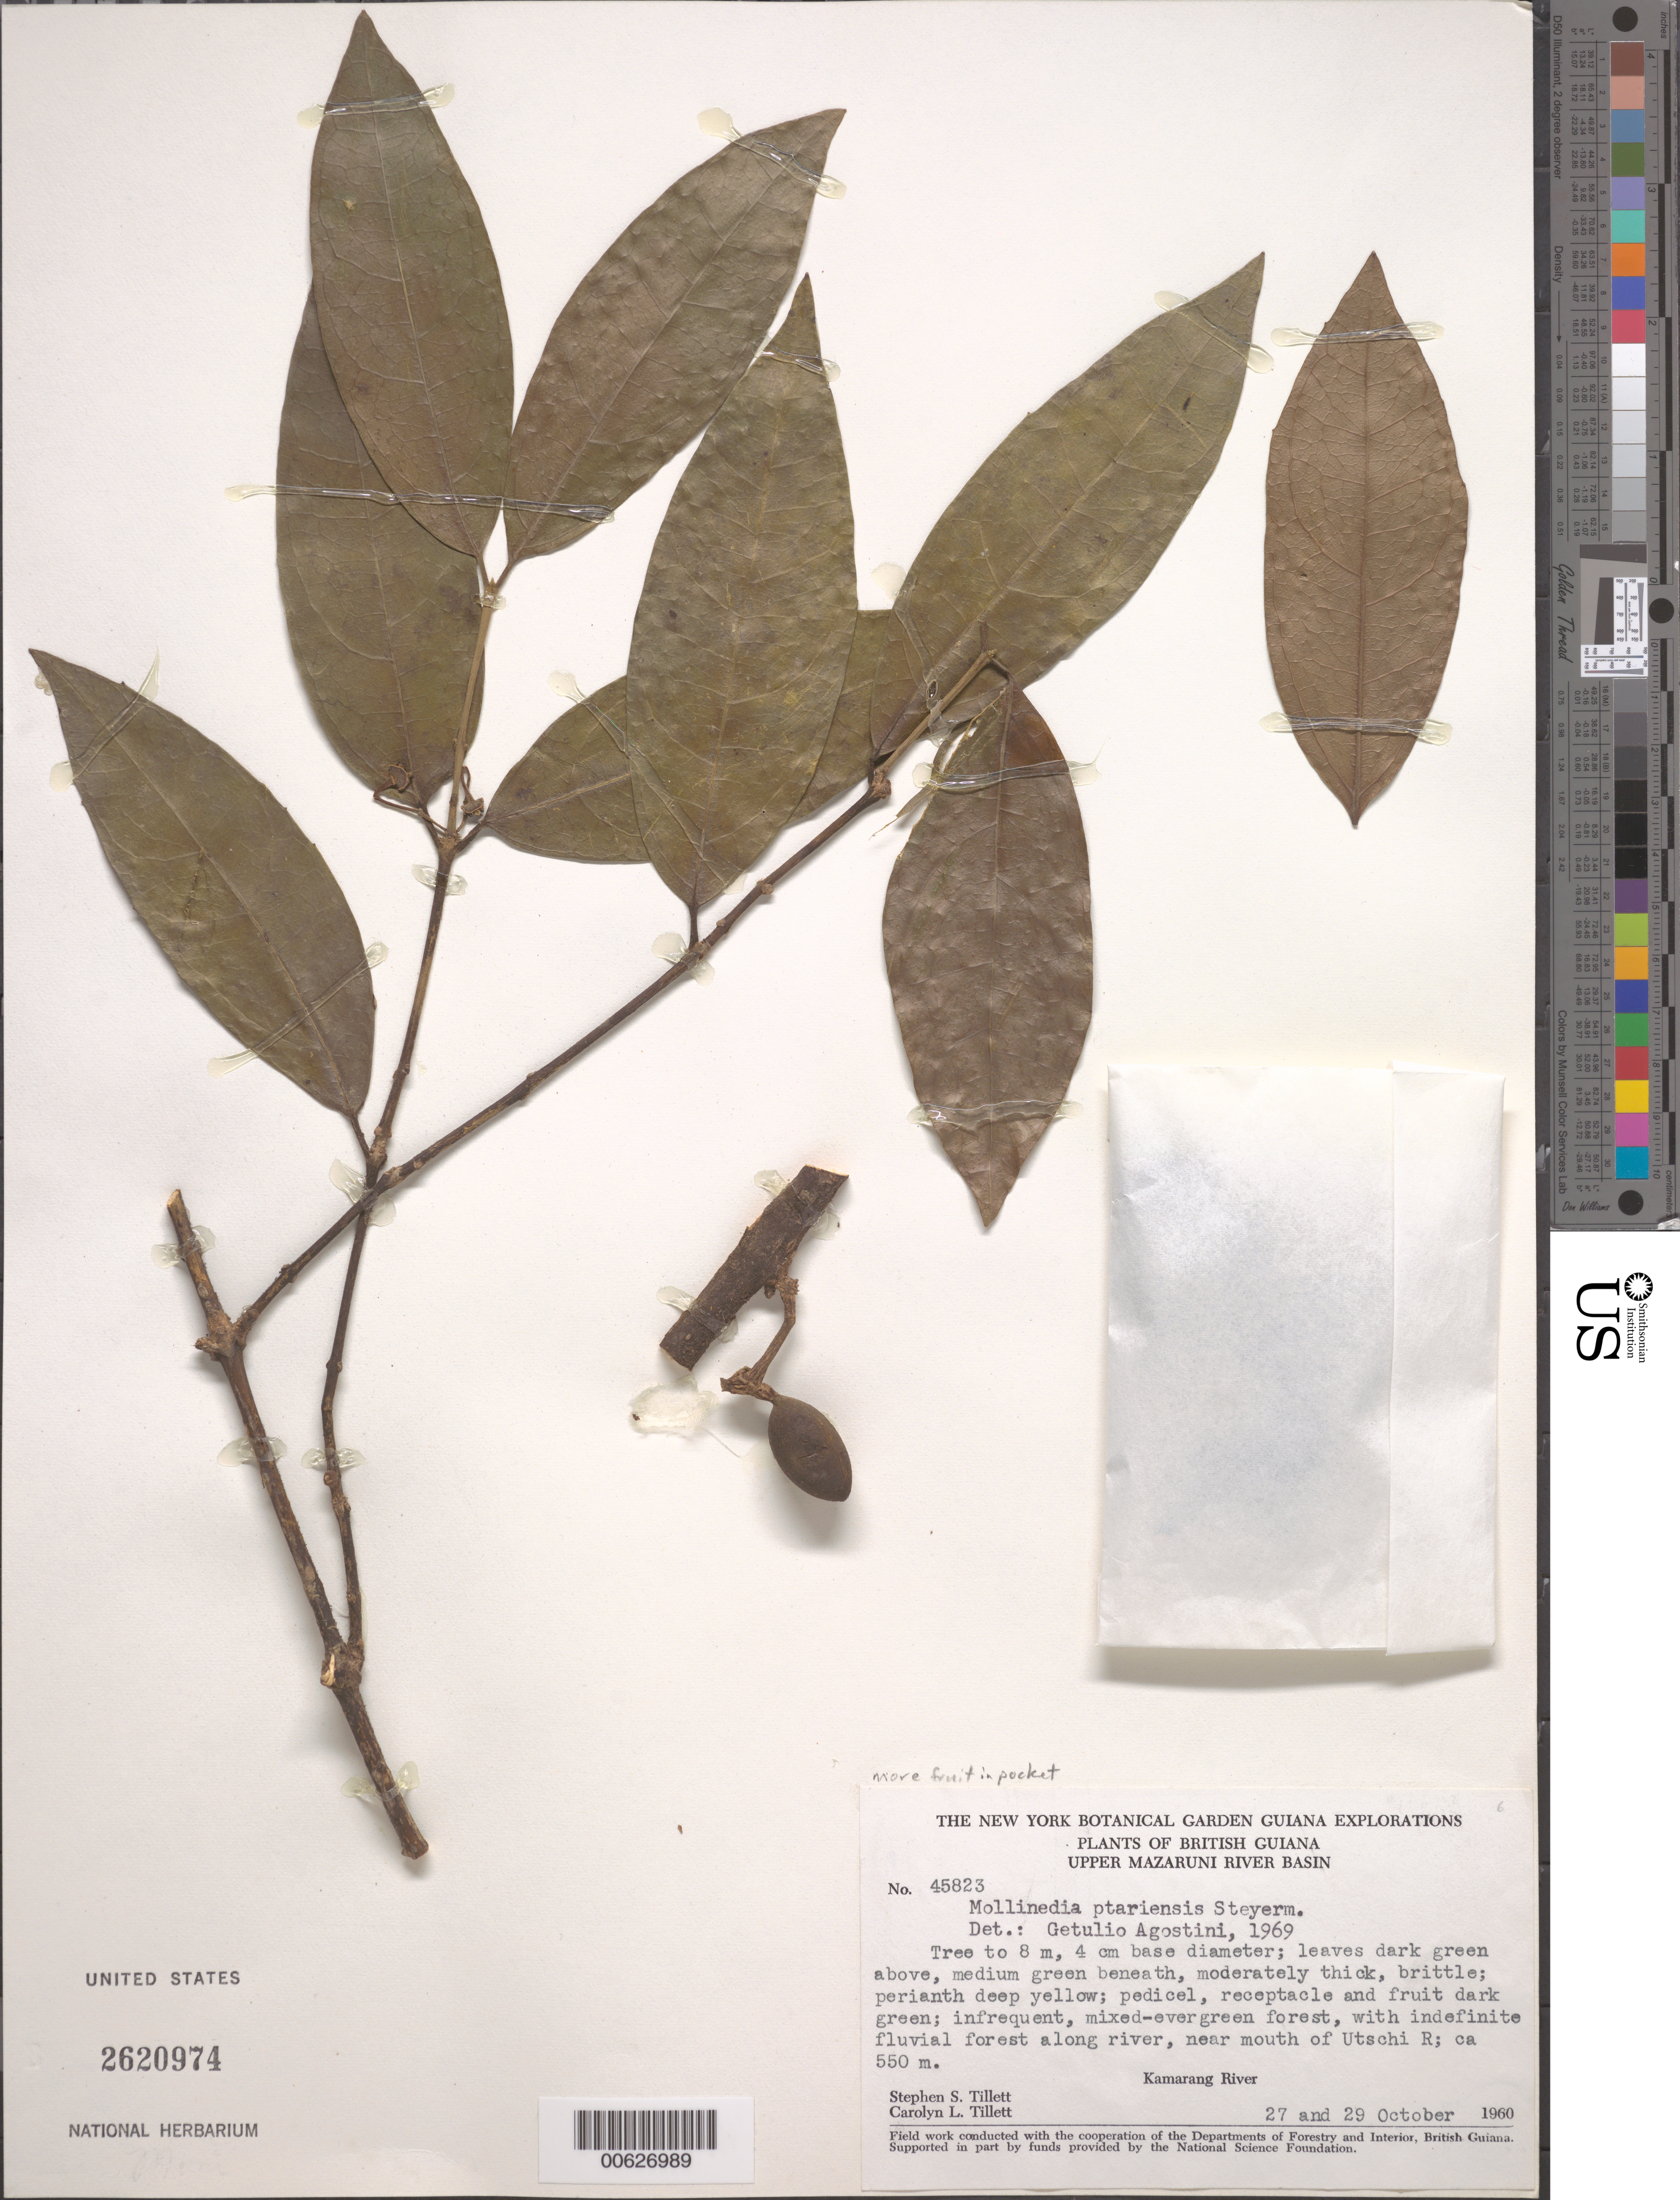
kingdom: Plantae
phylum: Tracheophyta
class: Magnoliopsida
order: Laurales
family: Monimiaceae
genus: Mollinedia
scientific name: Mollinedia ptariensis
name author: Steyerm.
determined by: Agostini, G.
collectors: S. S. Tillett, C. L. Tillett & R. Boyan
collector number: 45823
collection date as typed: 27-Oct-60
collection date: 1960-10-27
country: Guyana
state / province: Cuyuni-Mazaruni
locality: Kamarang R., S side of Utschi R., near mouth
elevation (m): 550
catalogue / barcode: US 2620974